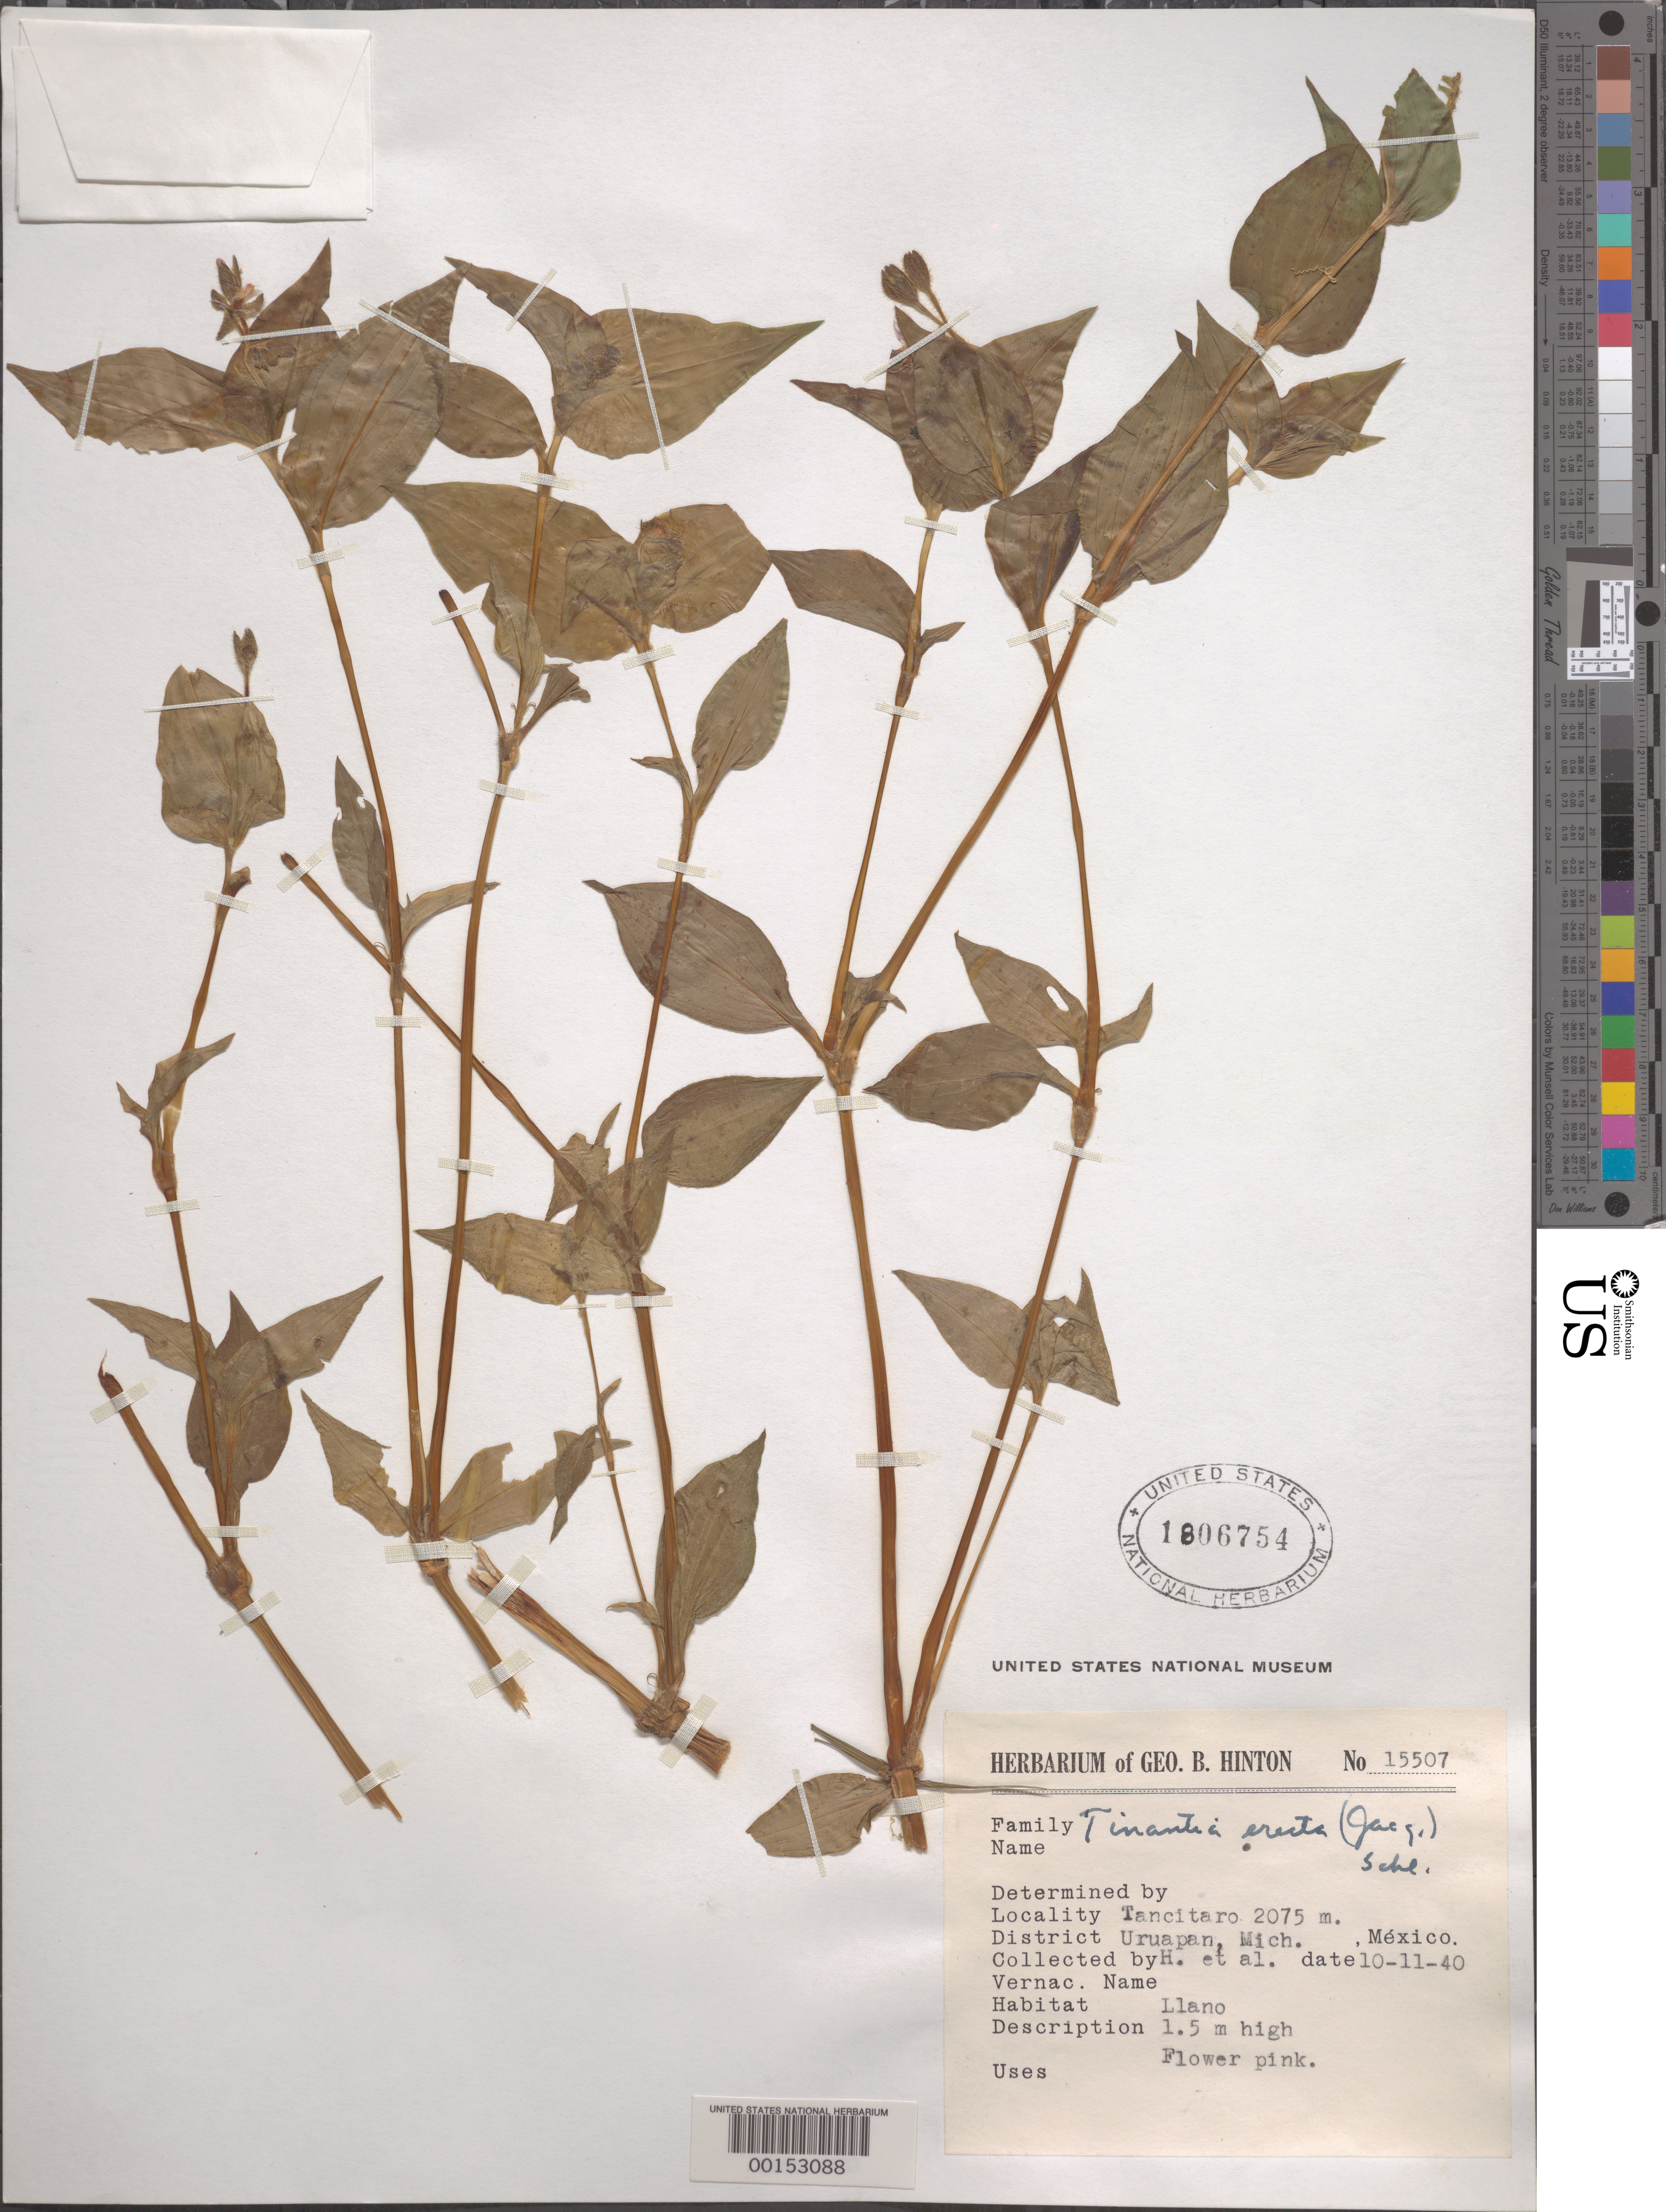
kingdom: Plantae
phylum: Tracheophyta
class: Liliopsida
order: Commelinales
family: Commelinaceae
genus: Tinantia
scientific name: Tinantia erecta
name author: (Jacq.) Fenzl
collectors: G. B. Hinton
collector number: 15507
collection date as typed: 11 Oct 1940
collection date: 1940-10-11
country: Mexico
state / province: Michoacán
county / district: Uruapan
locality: Tancitaro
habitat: Llano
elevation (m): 2075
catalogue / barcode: US 1806754